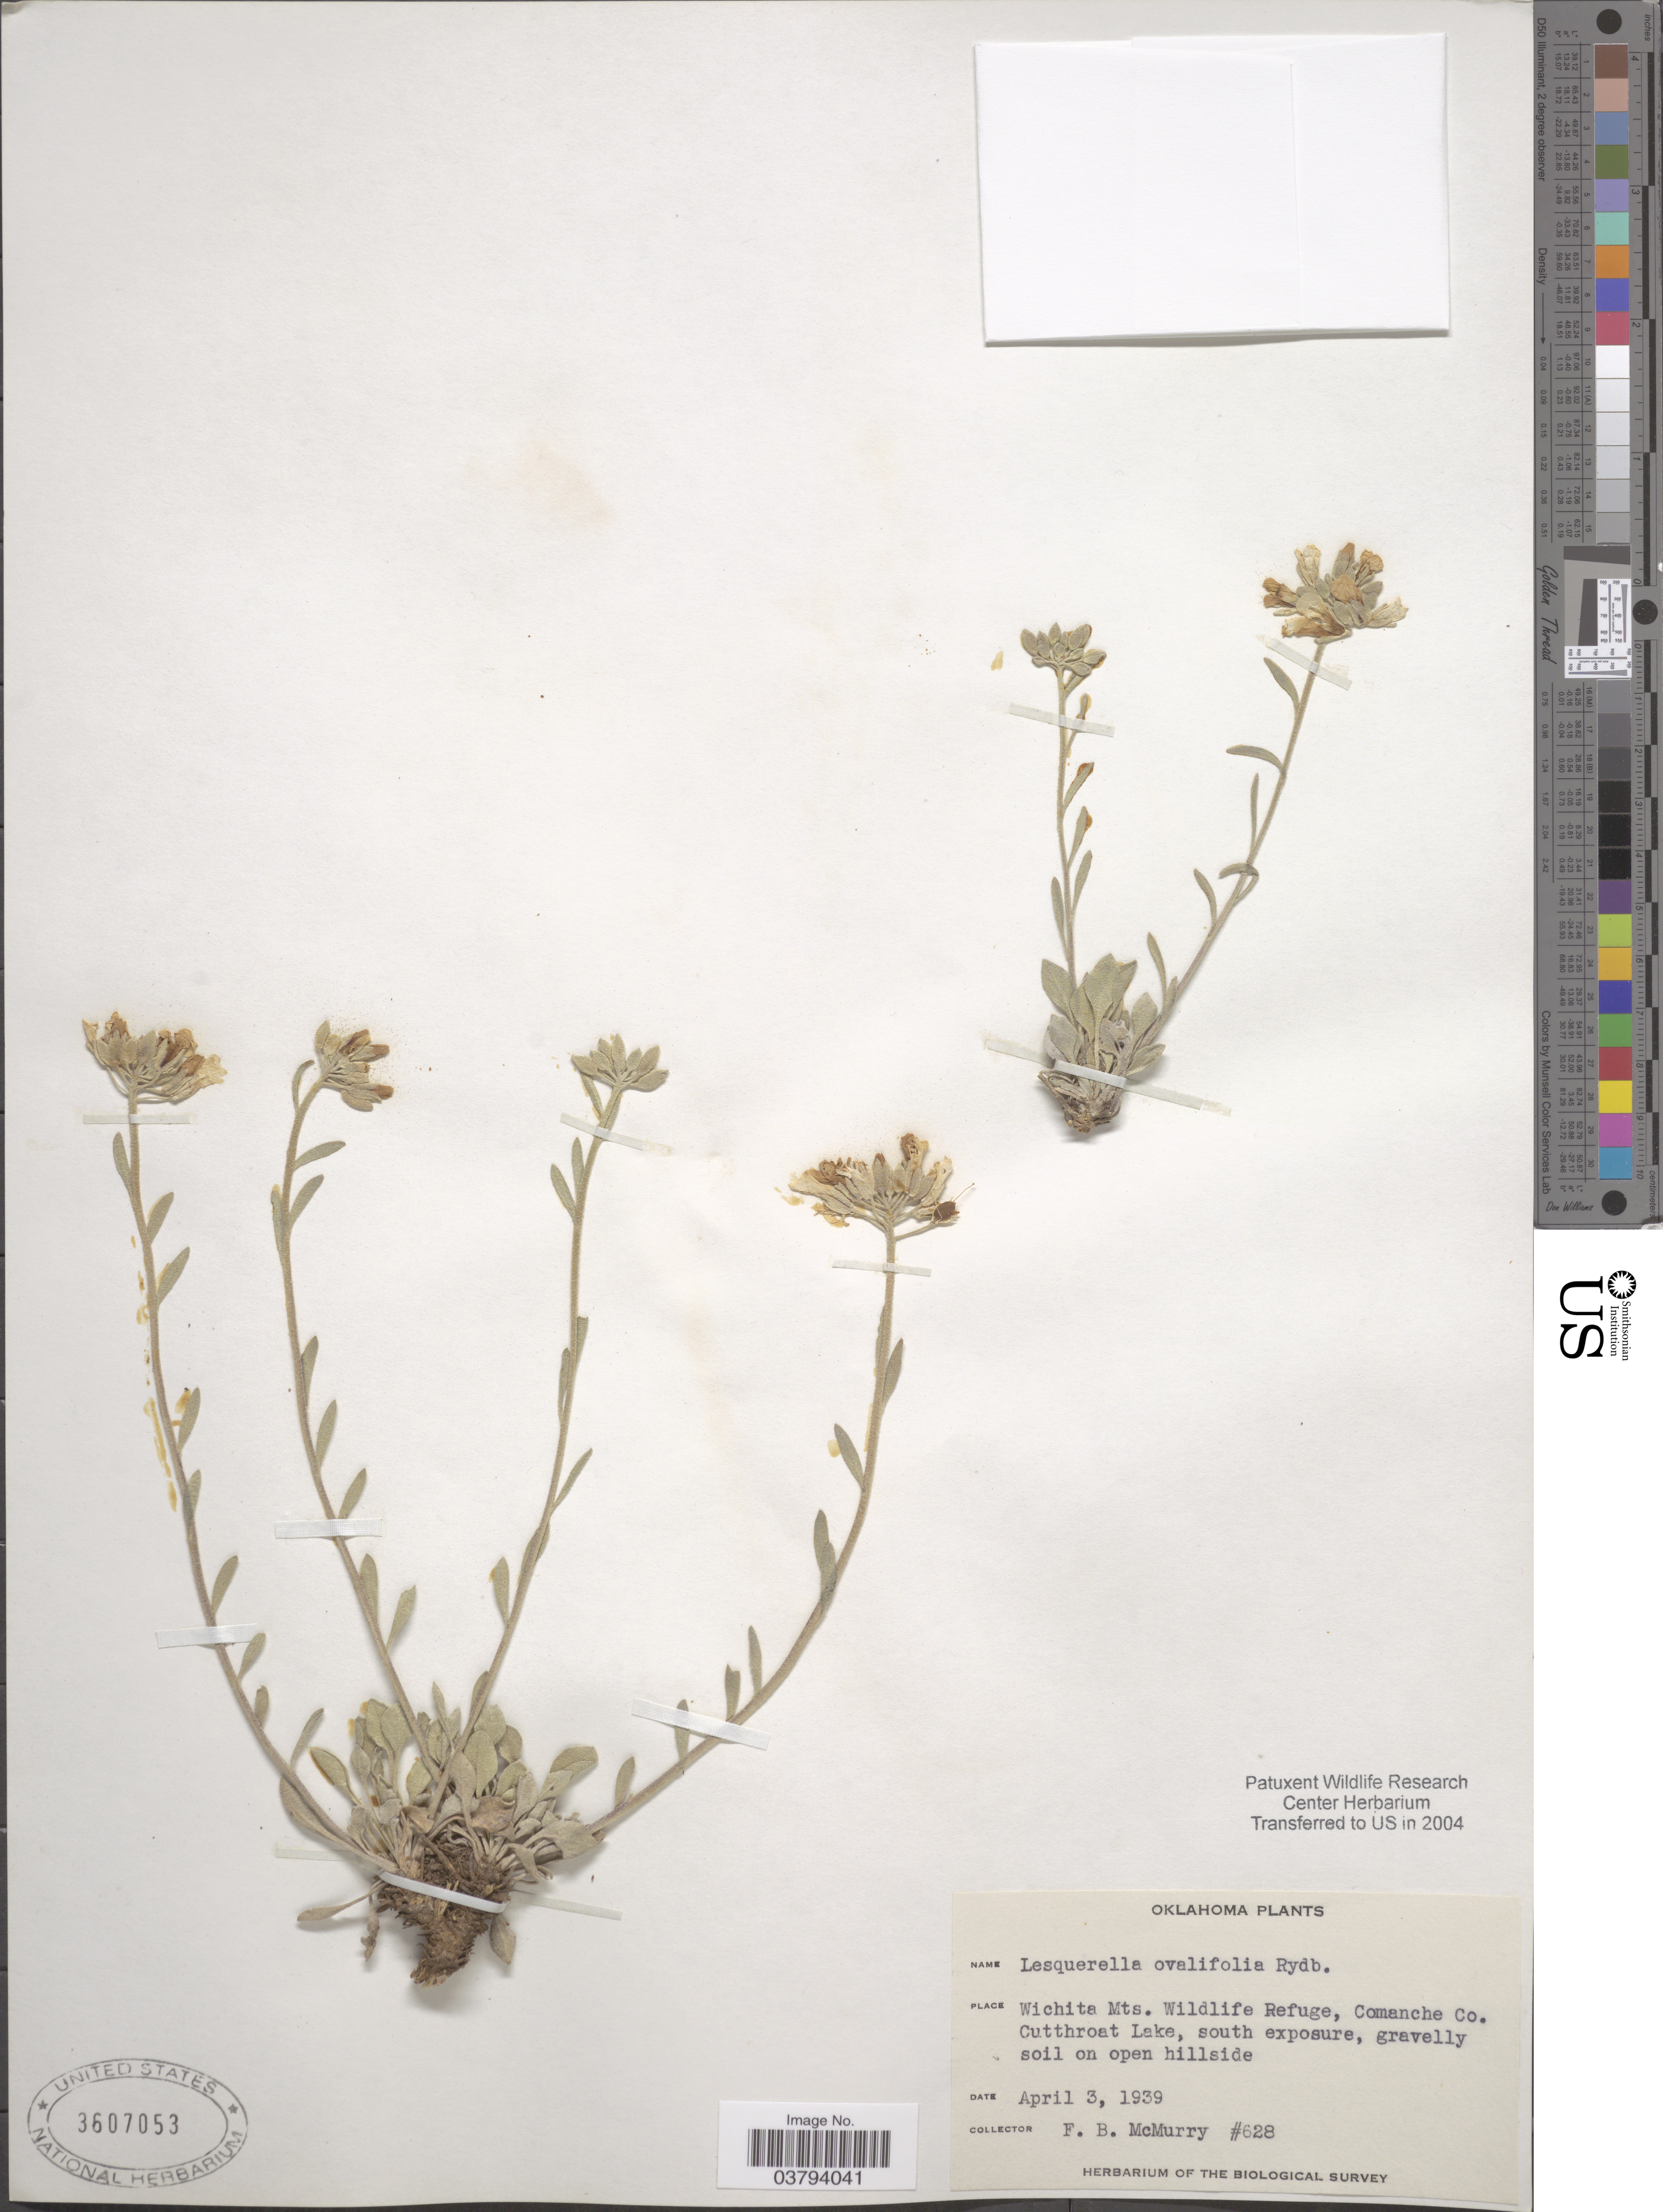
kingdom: Plantae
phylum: Tracheophyta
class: Magnoliopsida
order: Brassicales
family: Brassicaceae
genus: Lesquerella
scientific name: Lesquerella ovalifolia subsp. ovalifolia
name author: Rydb. ex Britton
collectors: F. B. McMurry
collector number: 628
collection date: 1939-04-03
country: United States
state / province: Oklahoma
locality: Wichita Mts. Wildlife Refuge, Comanche Co. Cutthroat Lake, south exposure.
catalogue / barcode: US 3607053